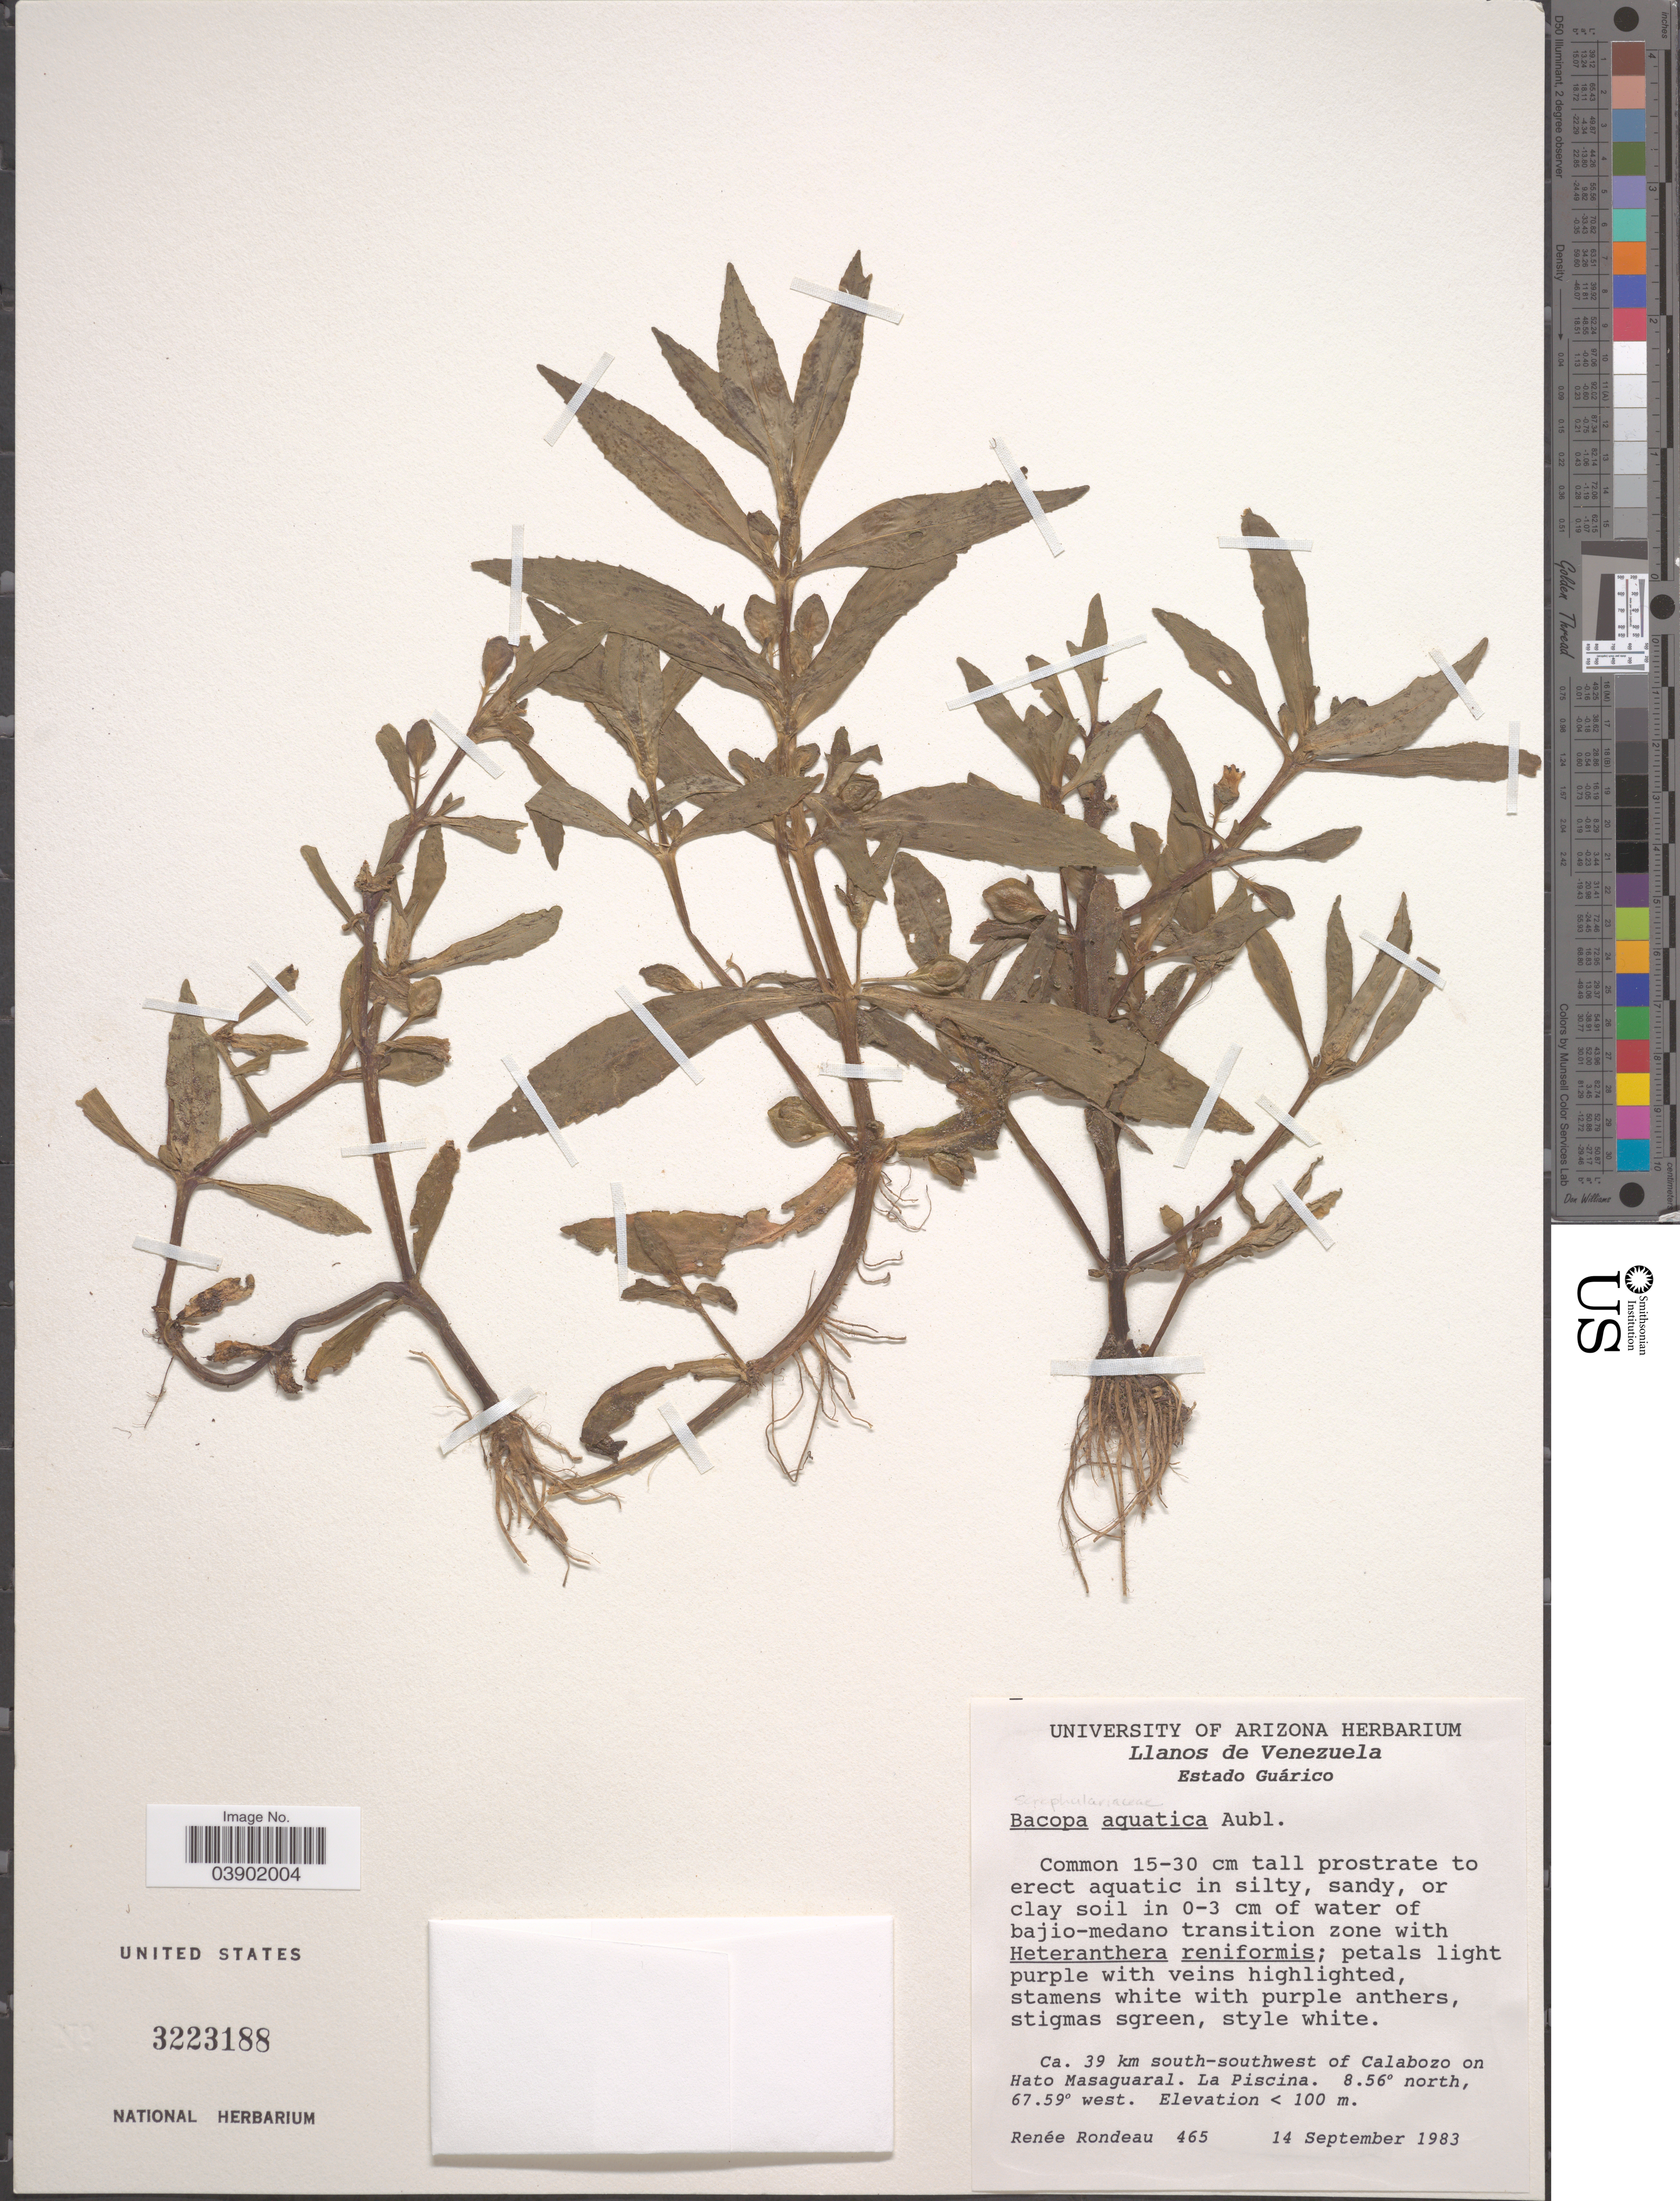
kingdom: Plantae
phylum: Tracheophyta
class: Magnoliopsida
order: Lamiales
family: Plantaginaceae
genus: Bacopa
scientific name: Bacopa aquatica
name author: Aubl.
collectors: R. Rondeau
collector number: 465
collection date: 1983-09-14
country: Venezuela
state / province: Guarico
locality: Ca. 39 km south-southwest of Calabozo on Hato Masaguaral. La Piscina.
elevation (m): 100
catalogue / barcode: US 3223188